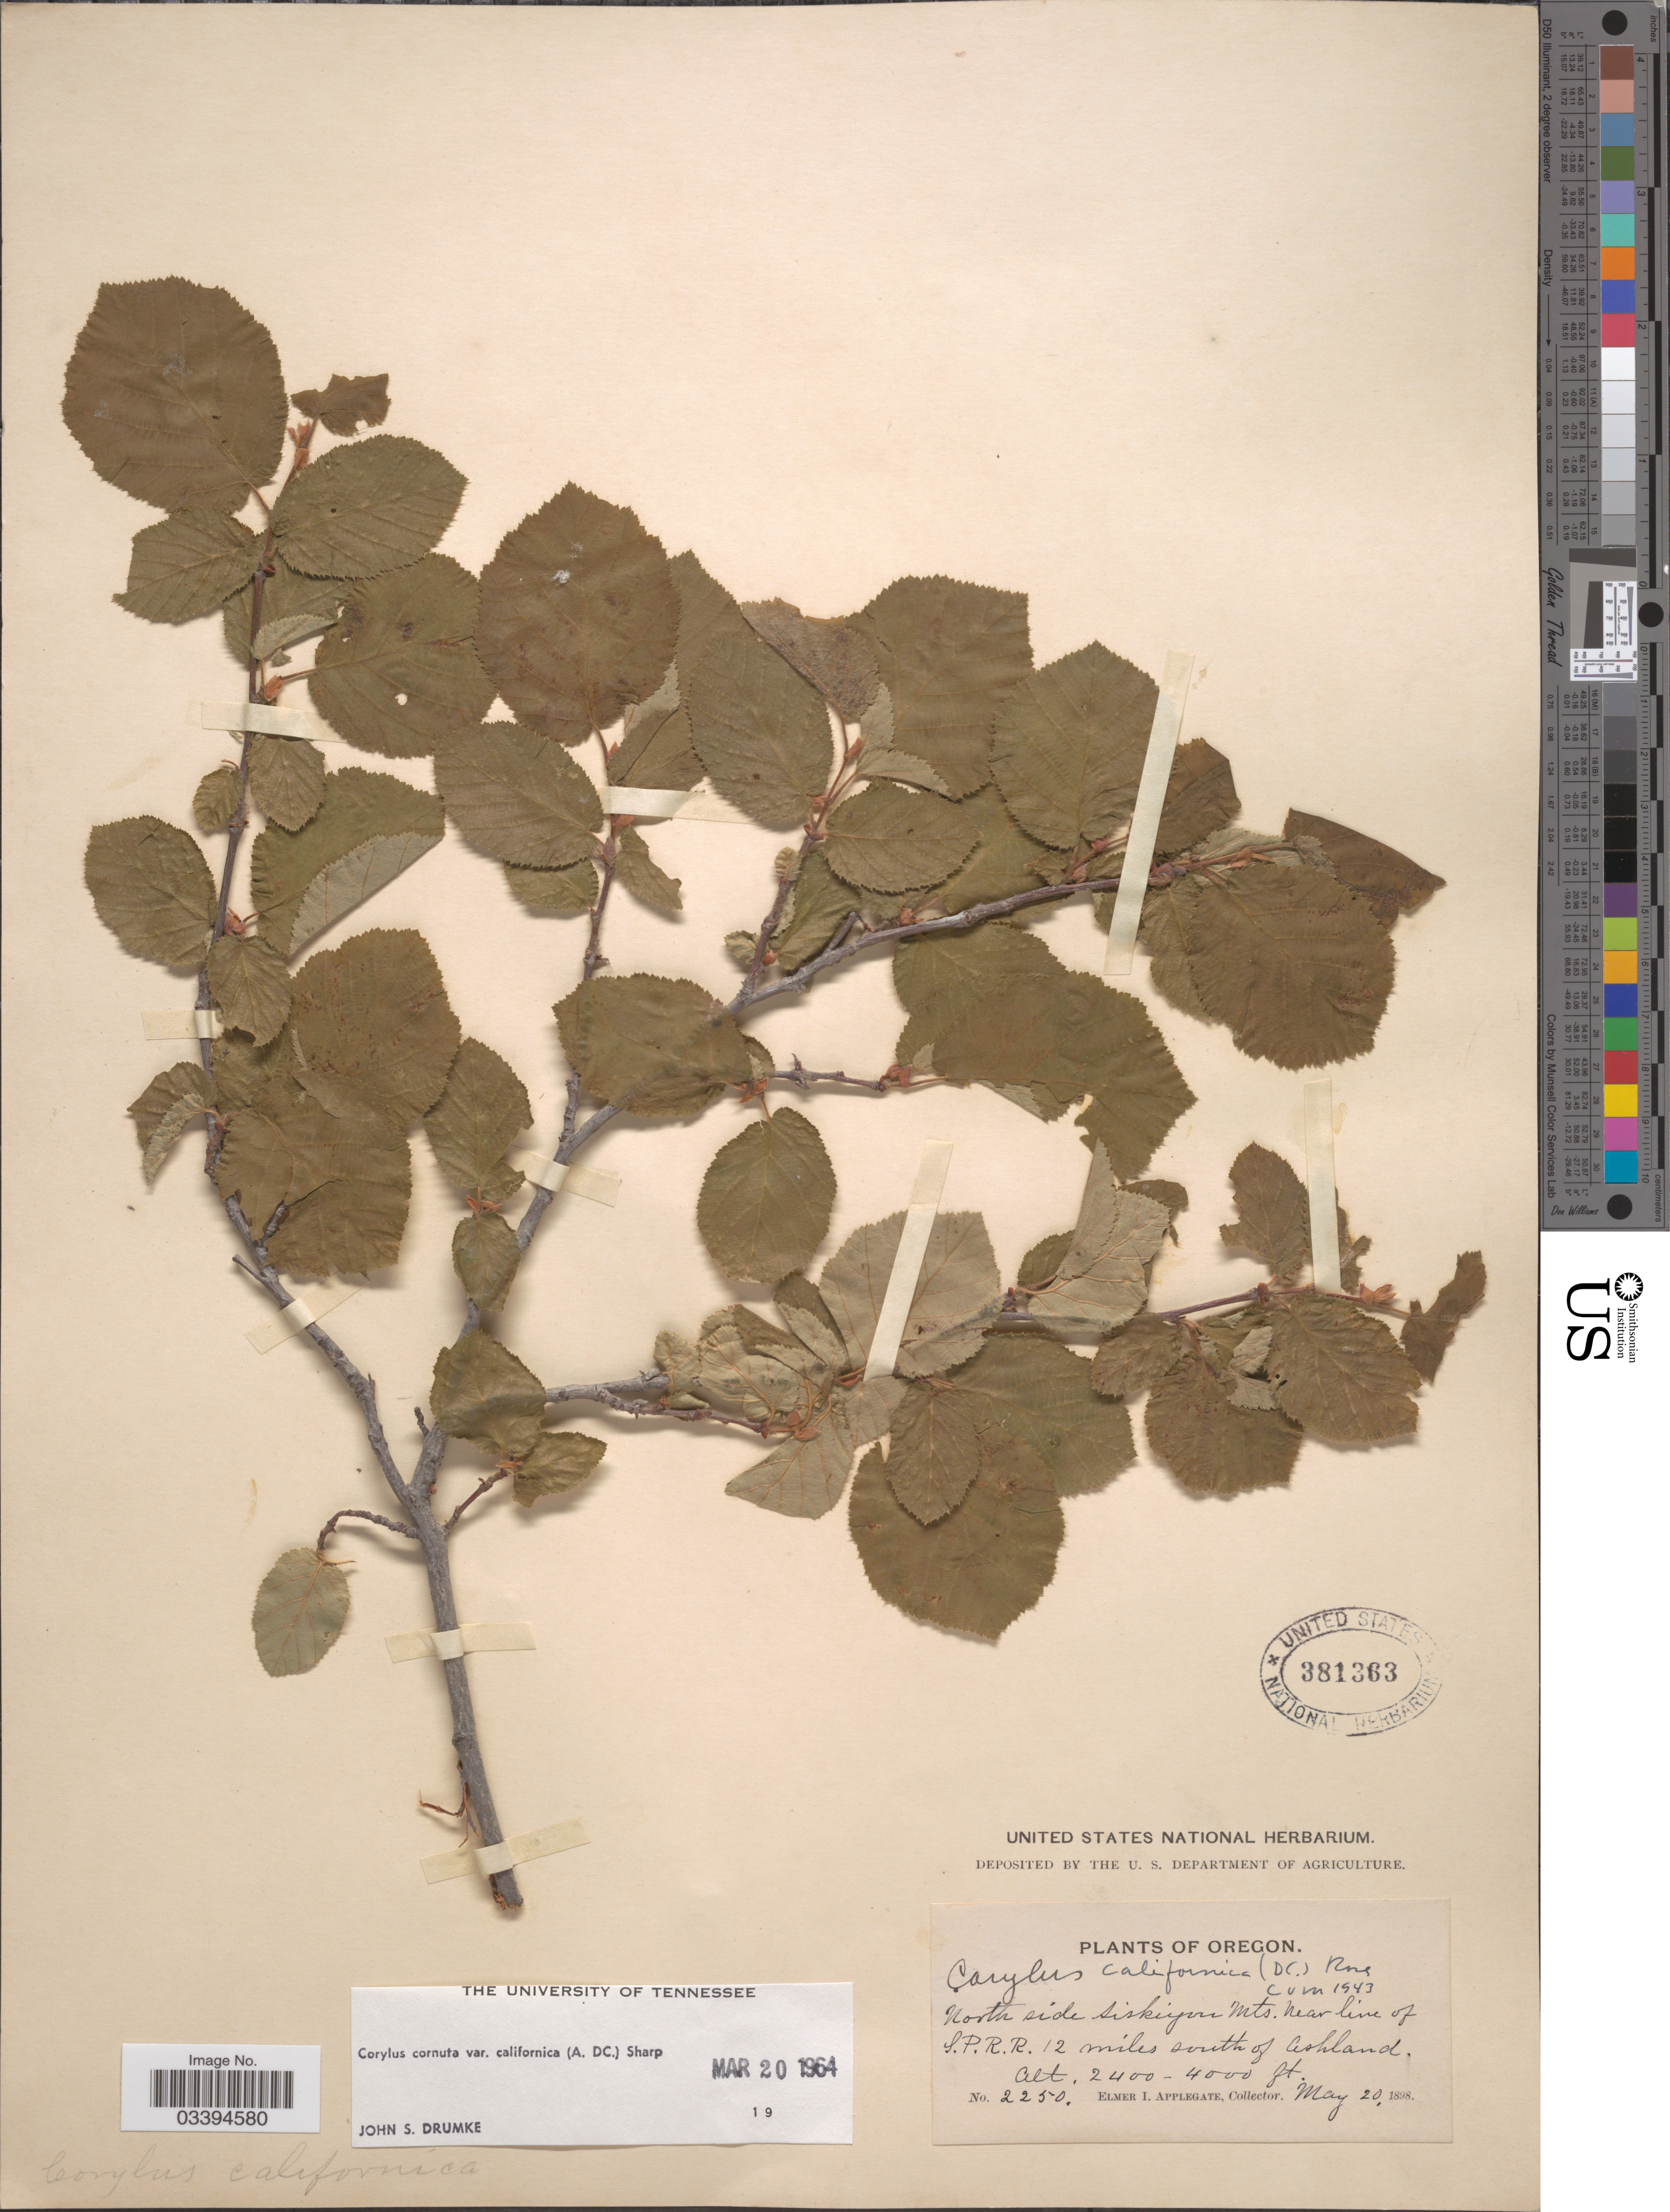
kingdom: Plantae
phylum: Tracheophyta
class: Magnoliopsida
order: Fagales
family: Betulaceae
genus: Corylus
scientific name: Corylus californica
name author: (A. DC.) Rose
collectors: E. I. Applegate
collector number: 2250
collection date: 1898-05-20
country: United States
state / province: Oregon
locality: North side Siskiyou Mts. near line of S.P.R.R. 12 miles south of Ashland.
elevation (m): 732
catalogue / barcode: US 381363